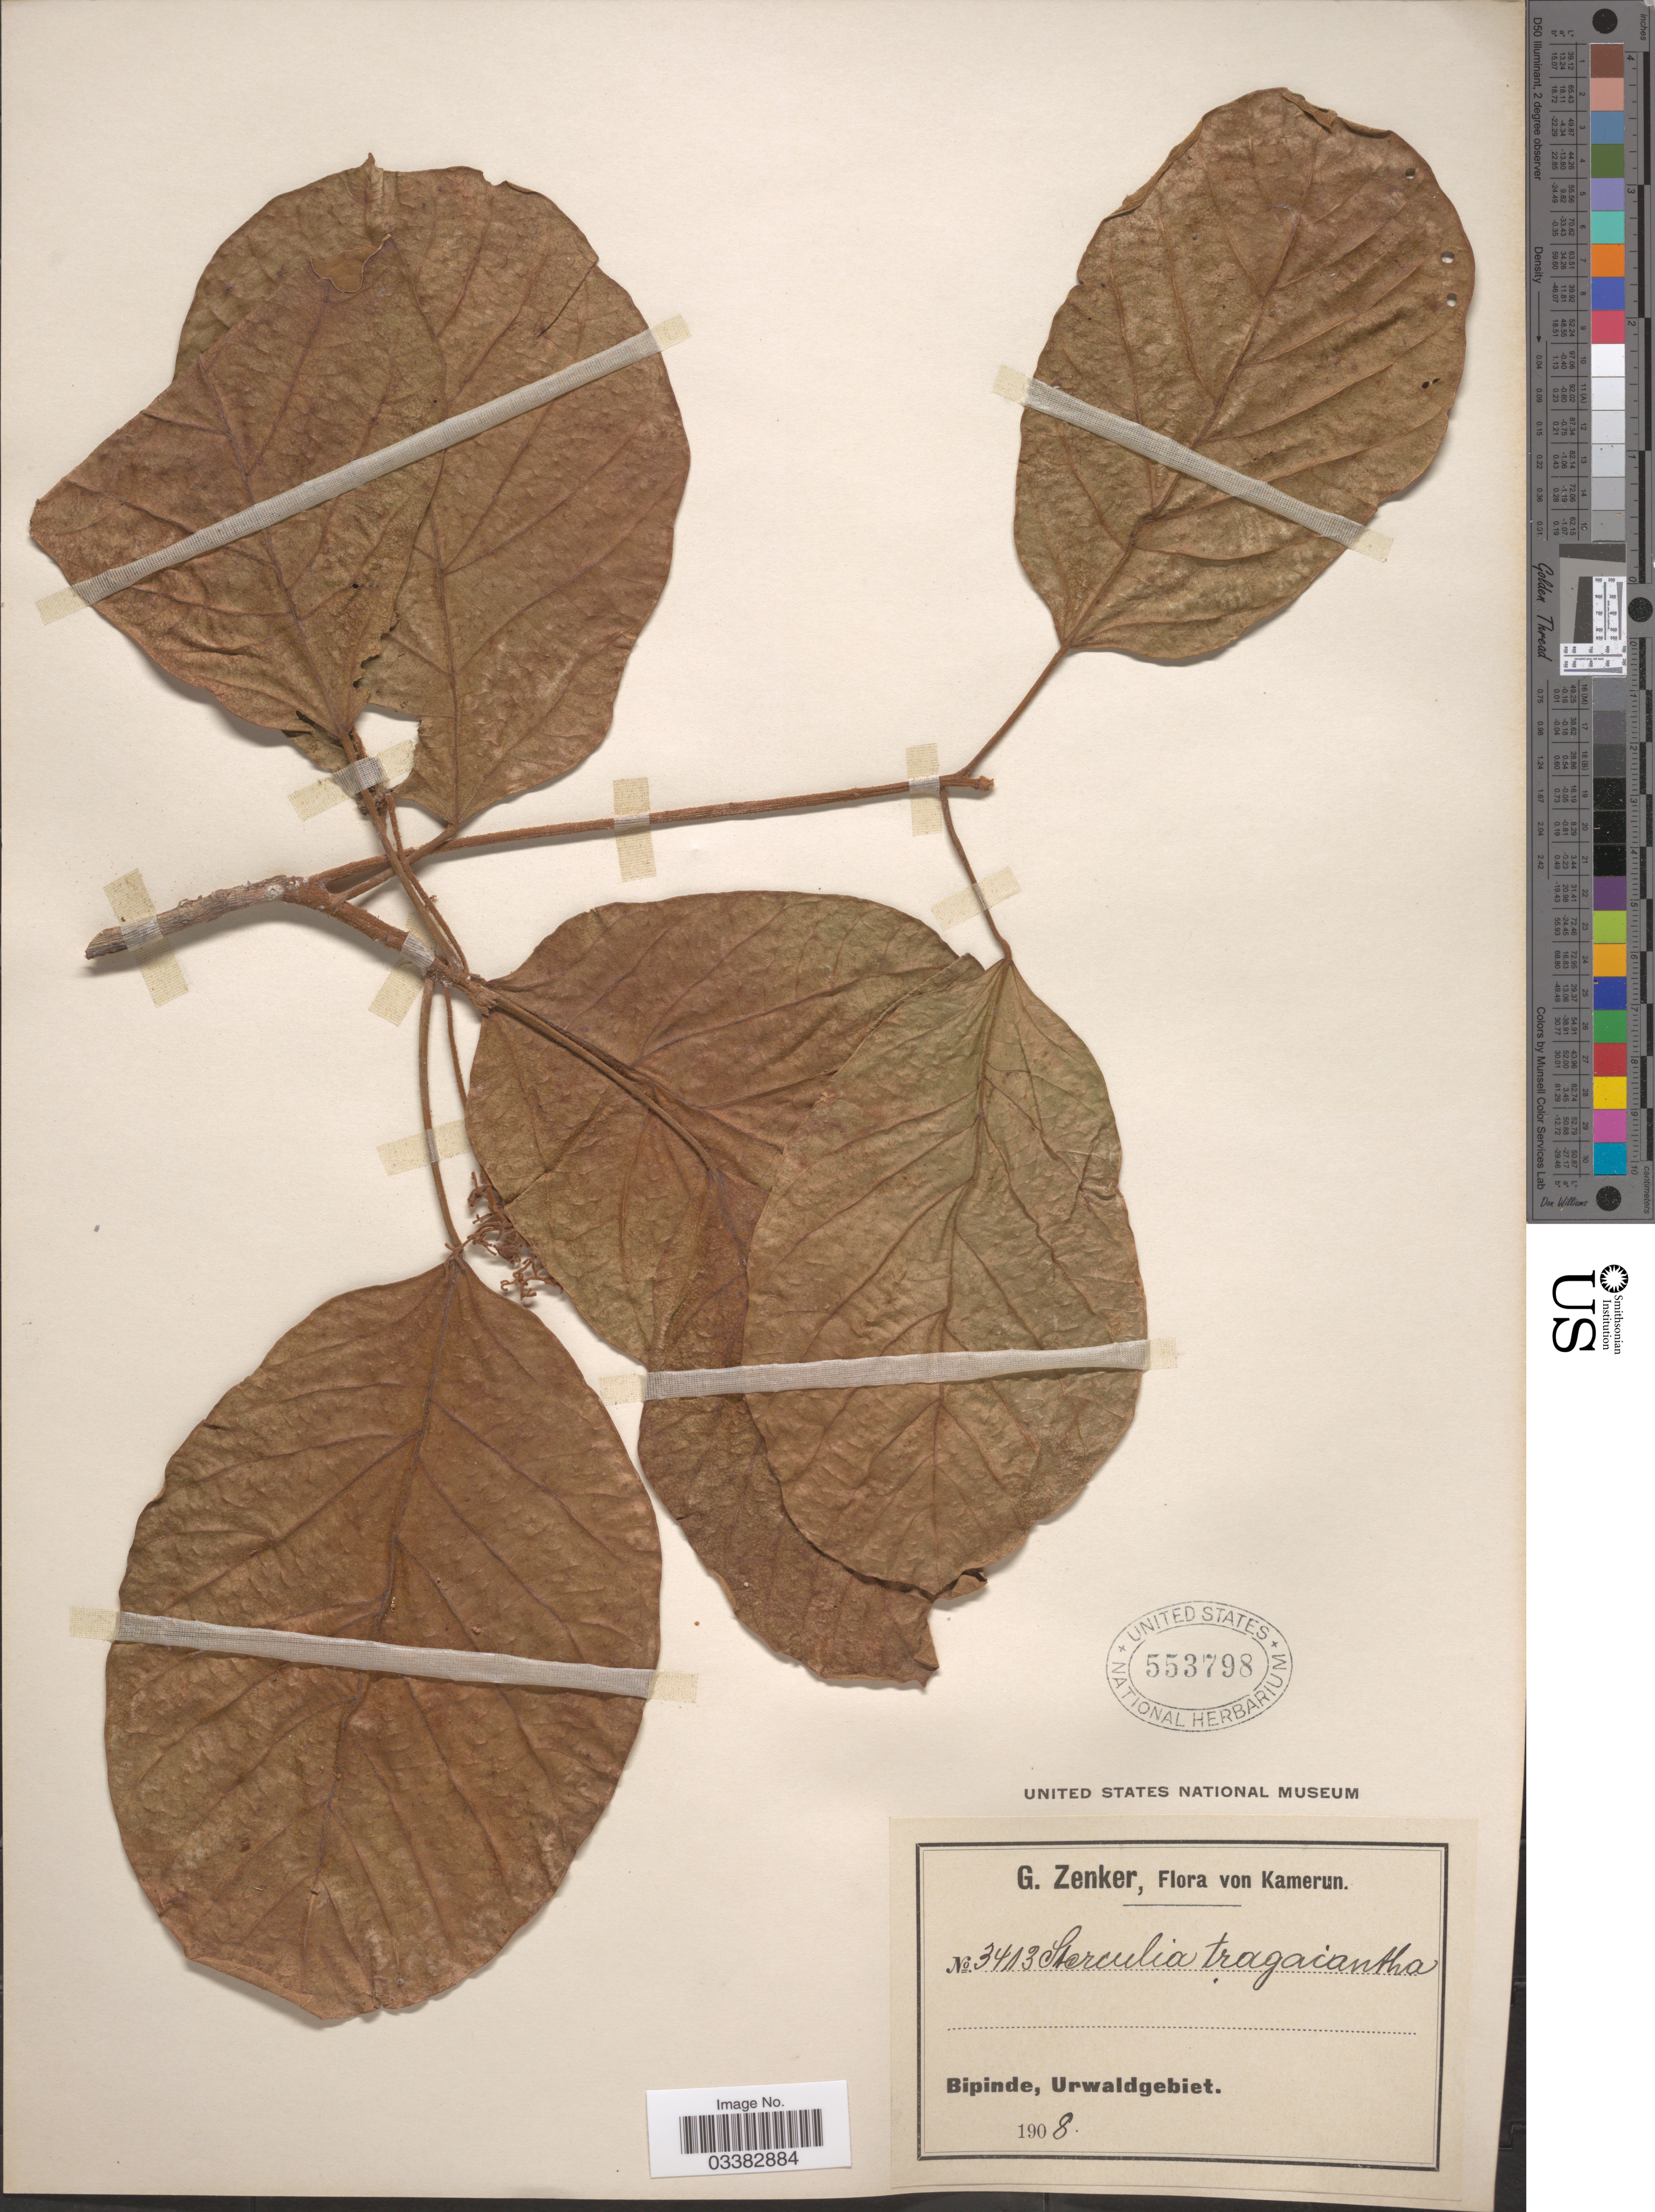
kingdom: Plantae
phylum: Tracheophyta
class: Magnoliopsida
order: Malvales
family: Malvaceae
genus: Sterculia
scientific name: Sterculia tragacantha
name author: Lindl.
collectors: G. A. Zenker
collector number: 3413*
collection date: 1908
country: Cameroon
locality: Bipindi, Urwaldgebiet.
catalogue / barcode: US 553798